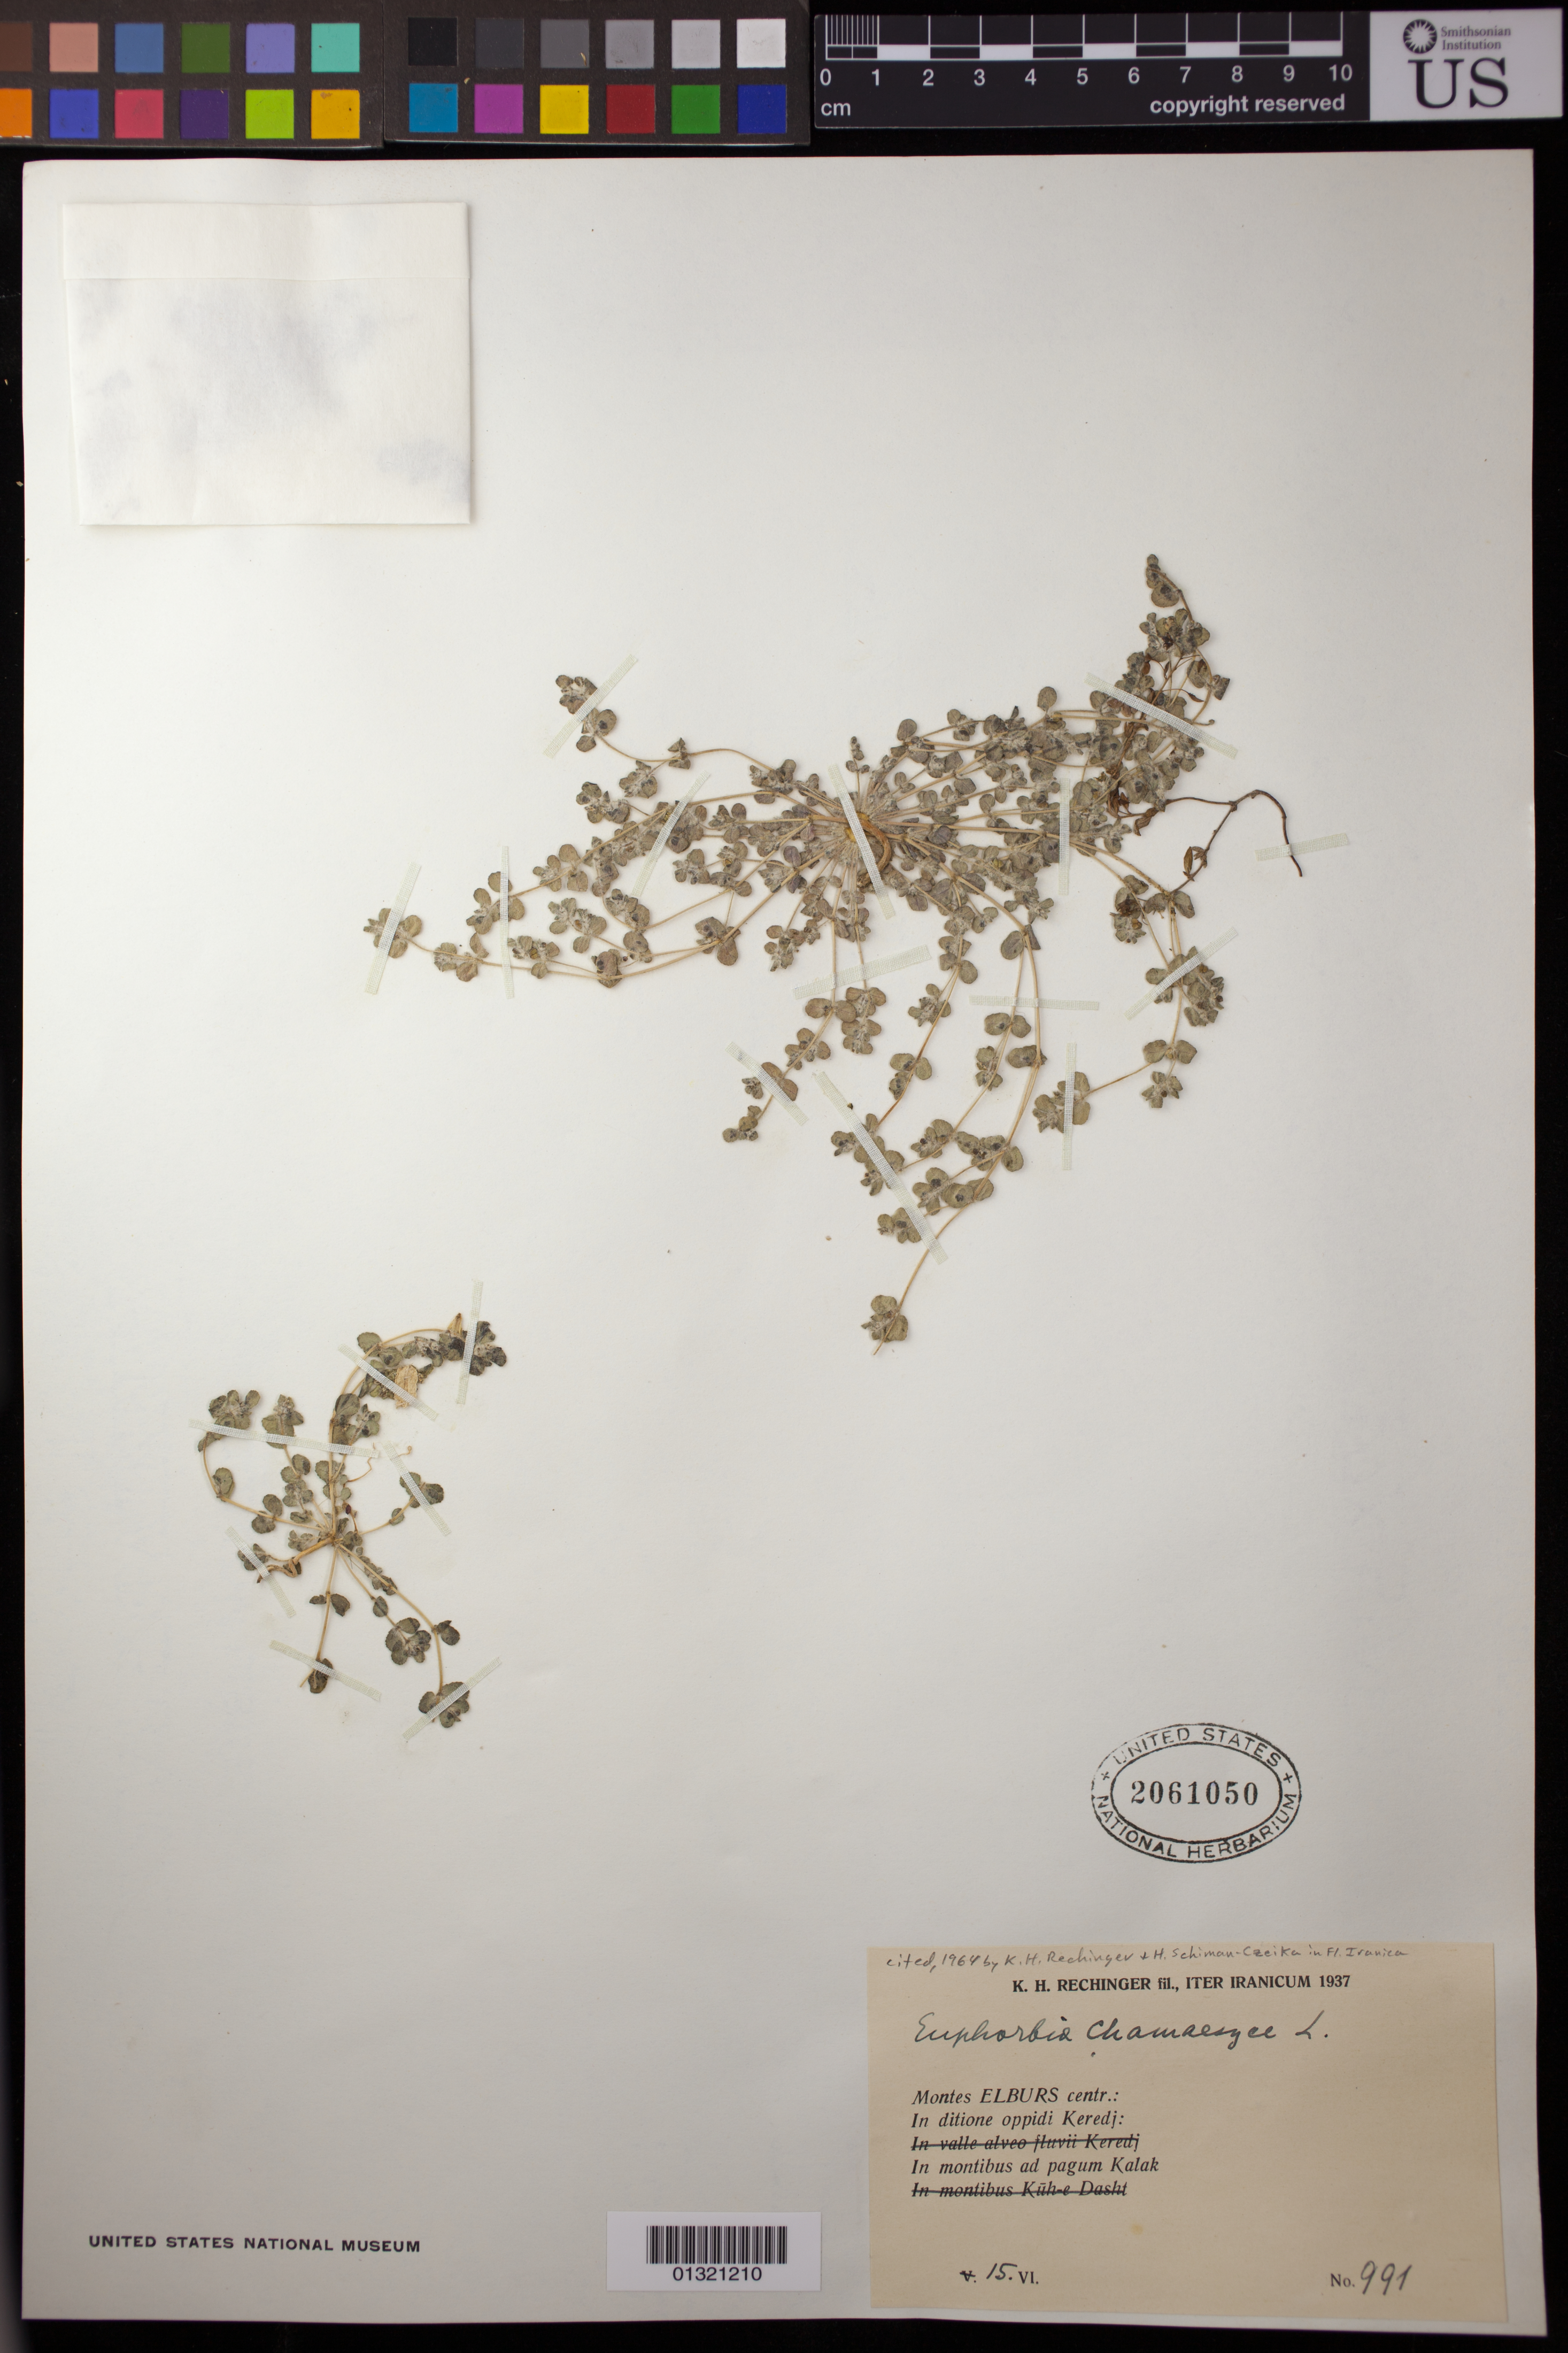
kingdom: Plantae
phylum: Tracheophyta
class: Magnoliopsida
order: Malpighiales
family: Euphorbiaceae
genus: Euphorbia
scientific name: Euphorbia chamaesyce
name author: L.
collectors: K. H. Rechinger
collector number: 991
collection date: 1937-06-15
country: Iran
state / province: Alborz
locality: Montes Elburs centr.: , In ditione oppidi Keredj:, In montibus ad pagum Kalak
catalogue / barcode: US 2061050